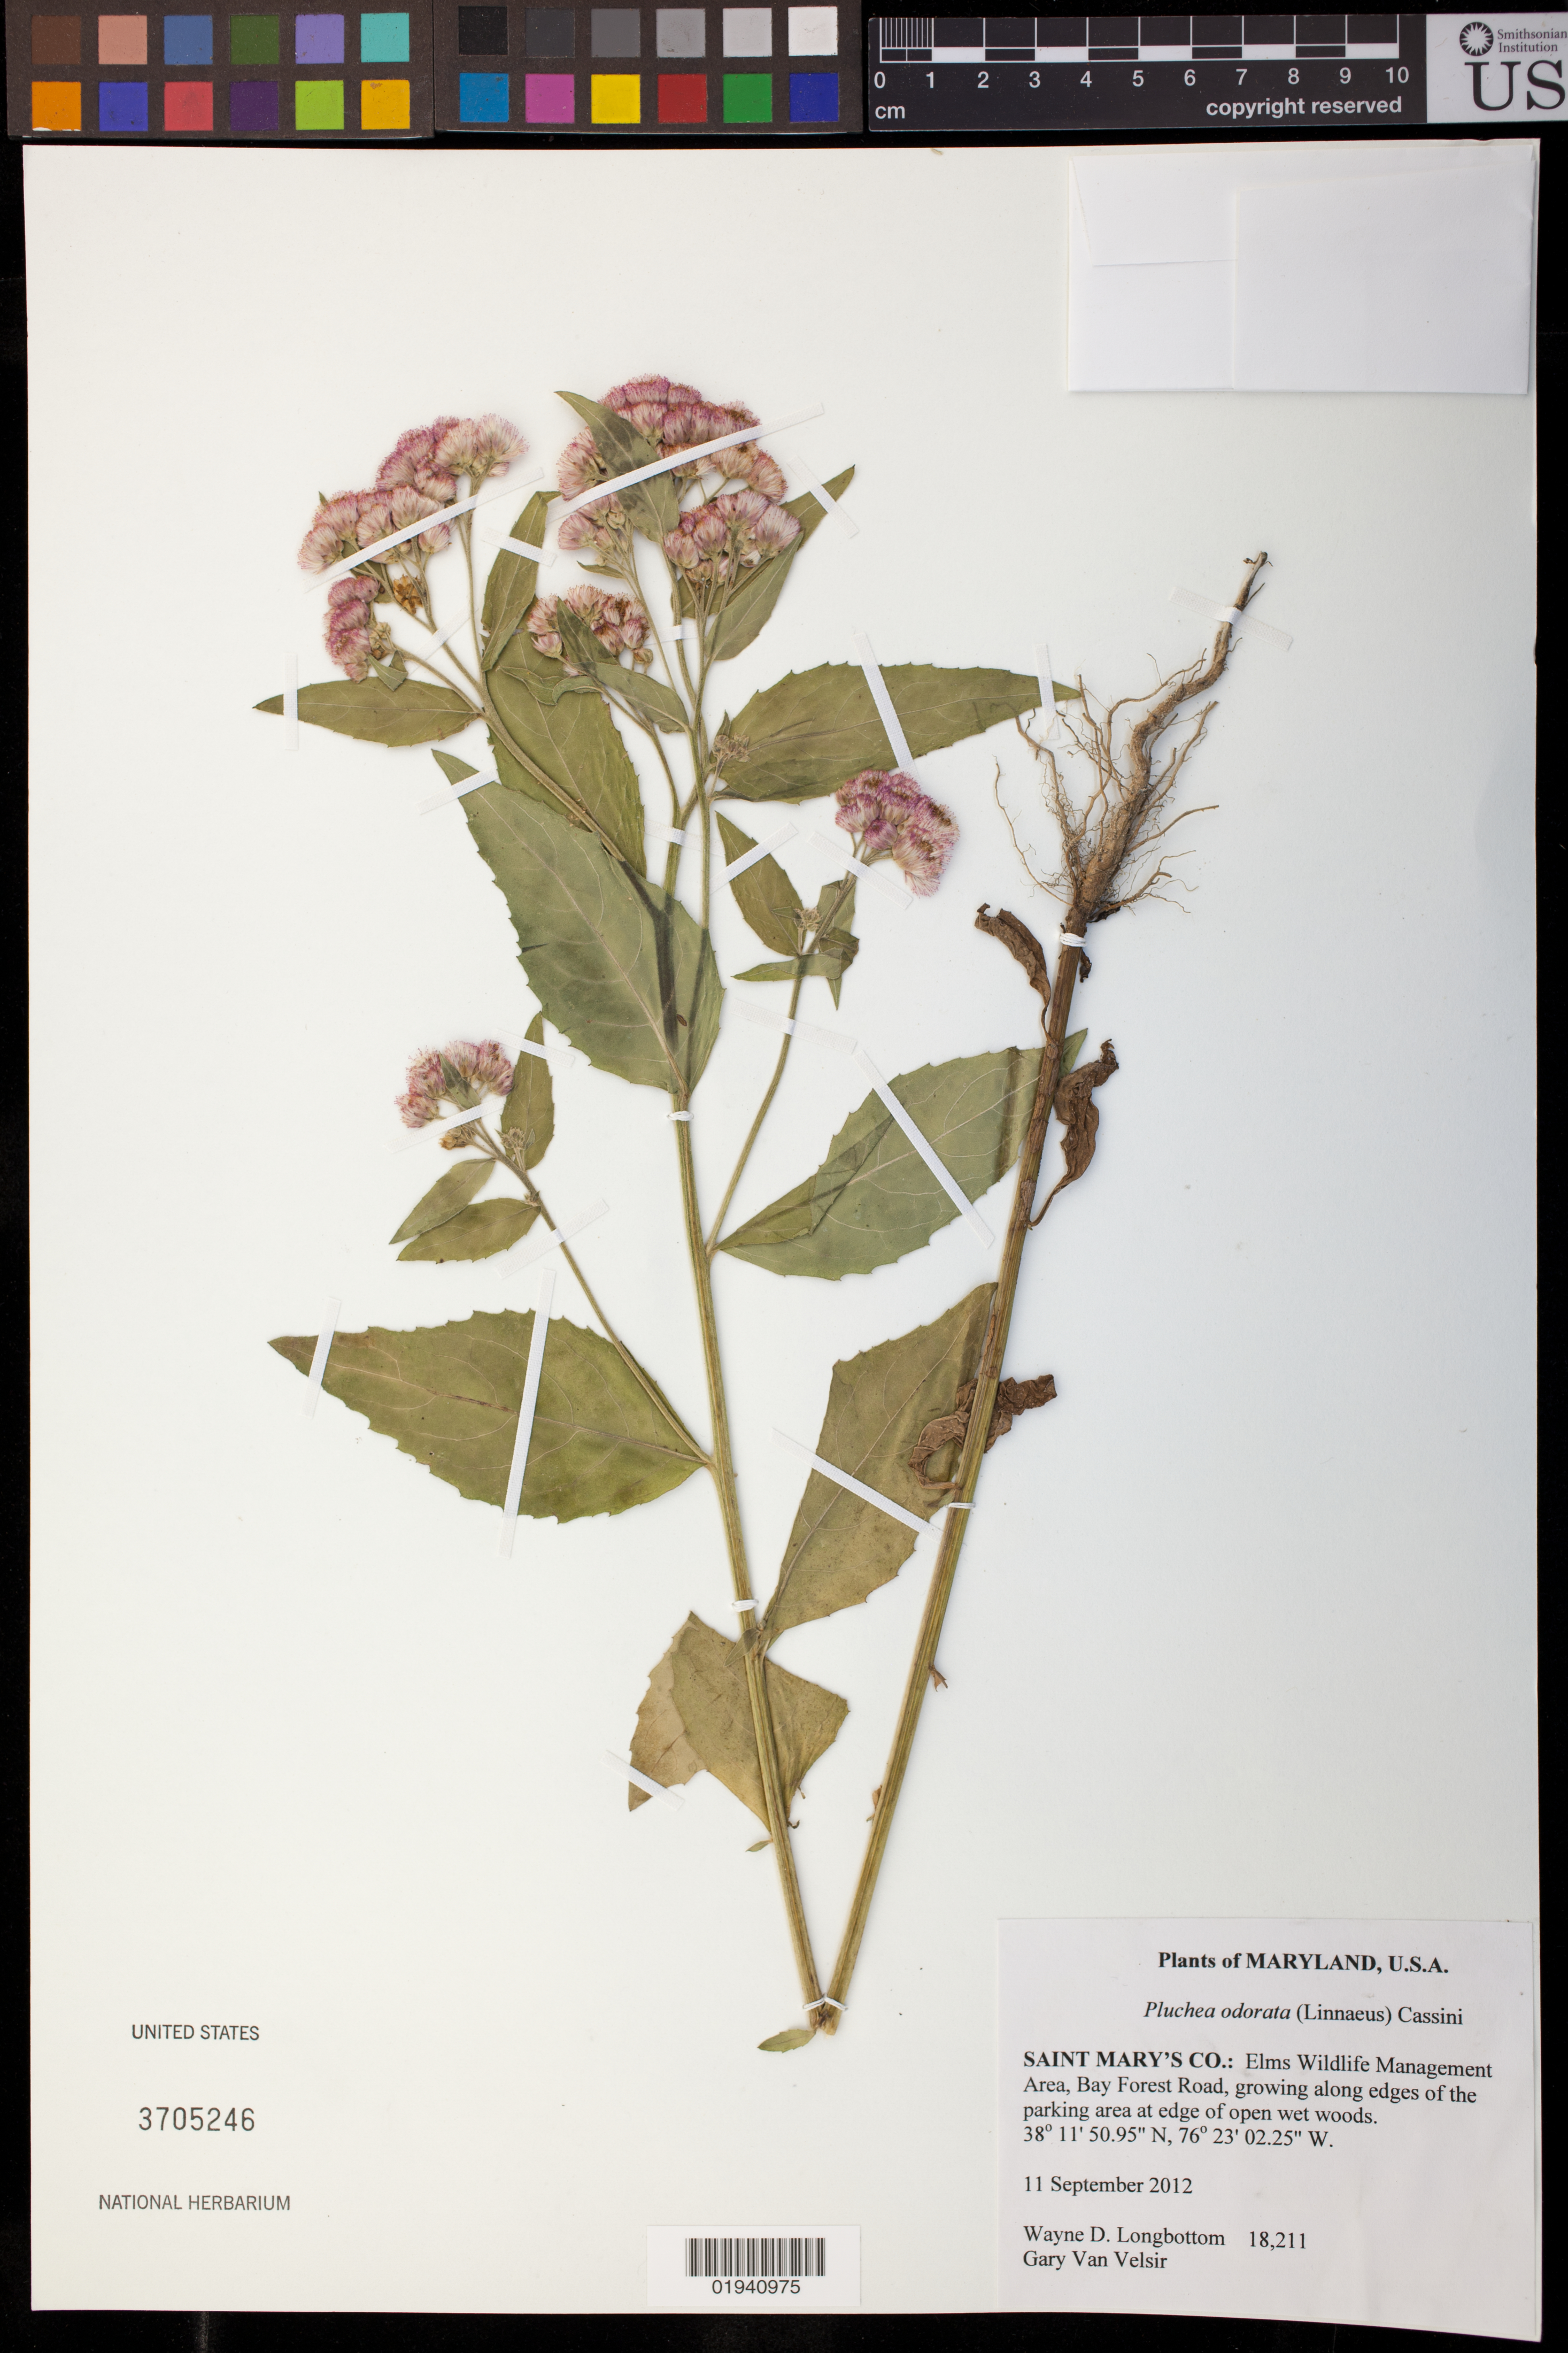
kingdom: Plantae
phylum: Tracheophyta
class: Magnoliopsida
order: Asterales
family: Asteraceae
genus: Pluchea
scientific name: Pluchea odorata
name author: (L.) Cass.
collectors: W. D. Longbottom & G. Van Velsir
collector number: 18211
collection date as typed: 11 September 2012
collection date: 2012-09-11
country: United States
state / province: Maryland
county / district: St. Mary's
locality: Elms Wildlife Management Area, Bay Forest Road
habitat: growing along edges of the parking area at edge of open wet woods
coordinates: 38 11 50.95 N, 76 23 2.25 W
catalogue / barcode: US 3705246